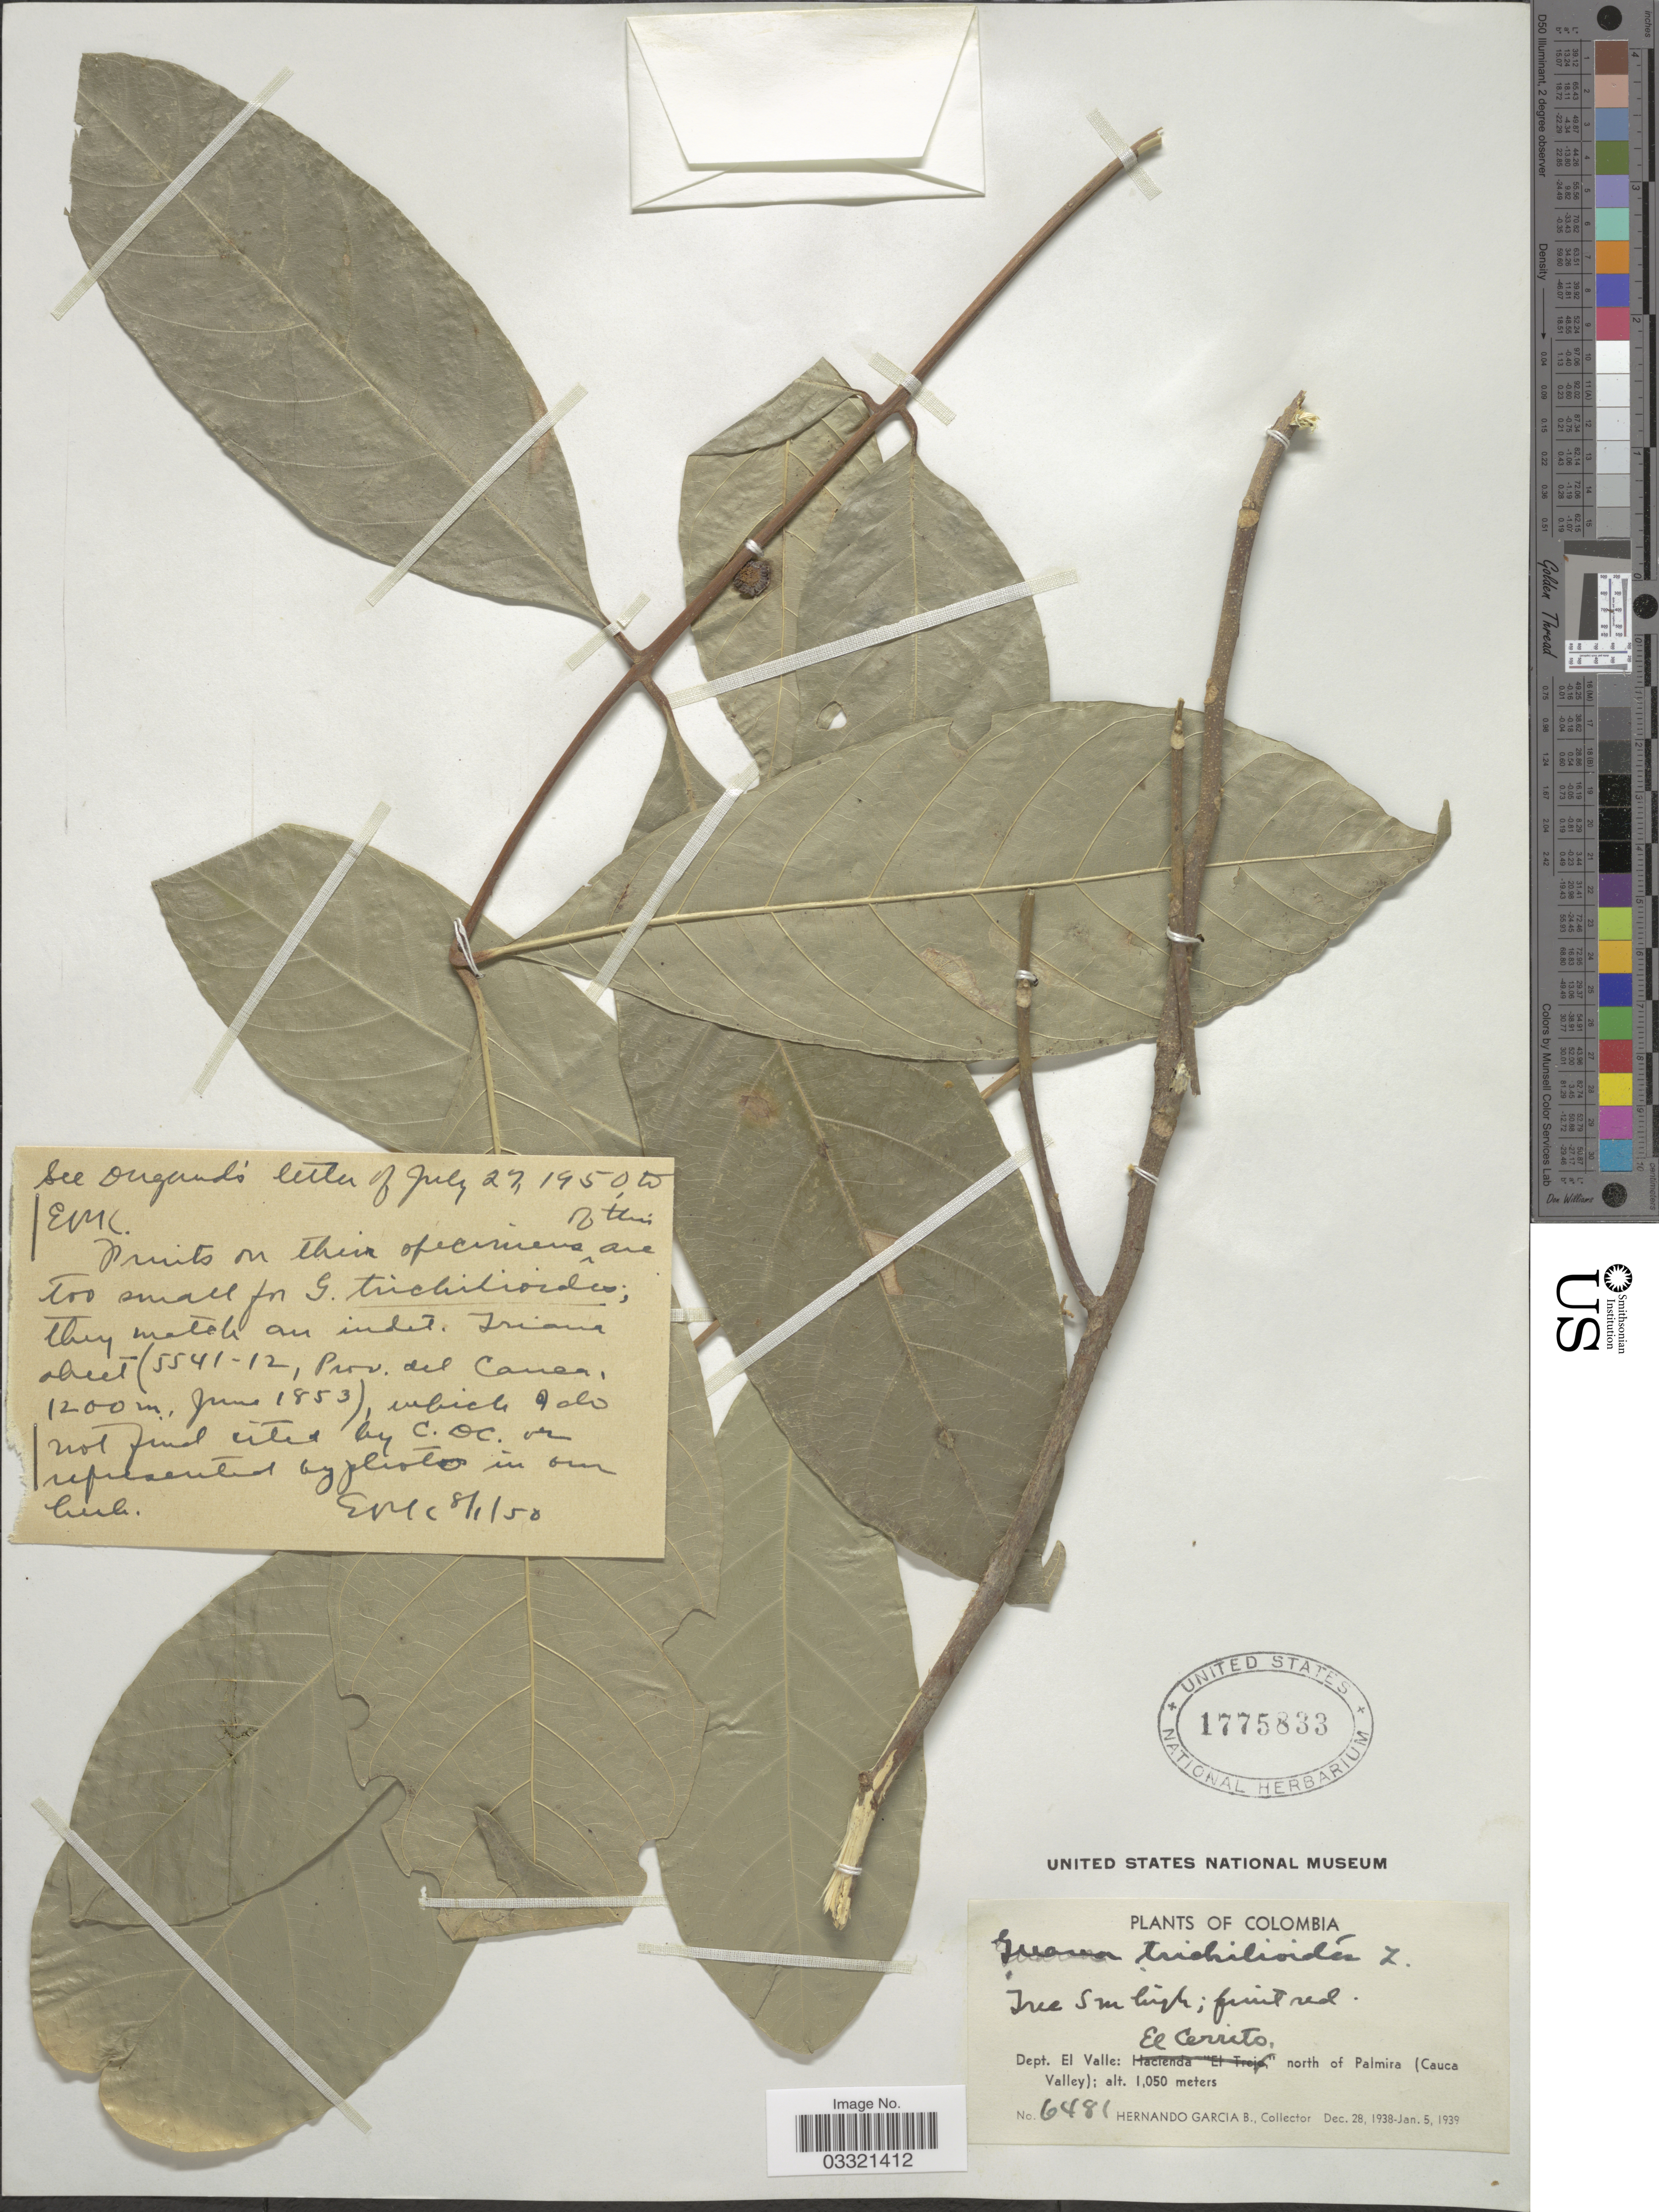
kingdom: Plantae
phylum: Tracheophyta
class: Magnoliopsida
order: Sapindales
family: Meliaceae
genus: Guarea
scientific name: Guarea guidonia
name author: (L.) Sleumer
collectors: H. García Barriga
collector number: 6481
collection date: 1938-12-28/1939-01-05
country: Colombia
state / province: Valle del Cauca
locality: Dept. El Valle: El Cerrito, north of Palmira (Cauca Valley).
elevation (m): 1050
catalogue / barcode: US 1775833